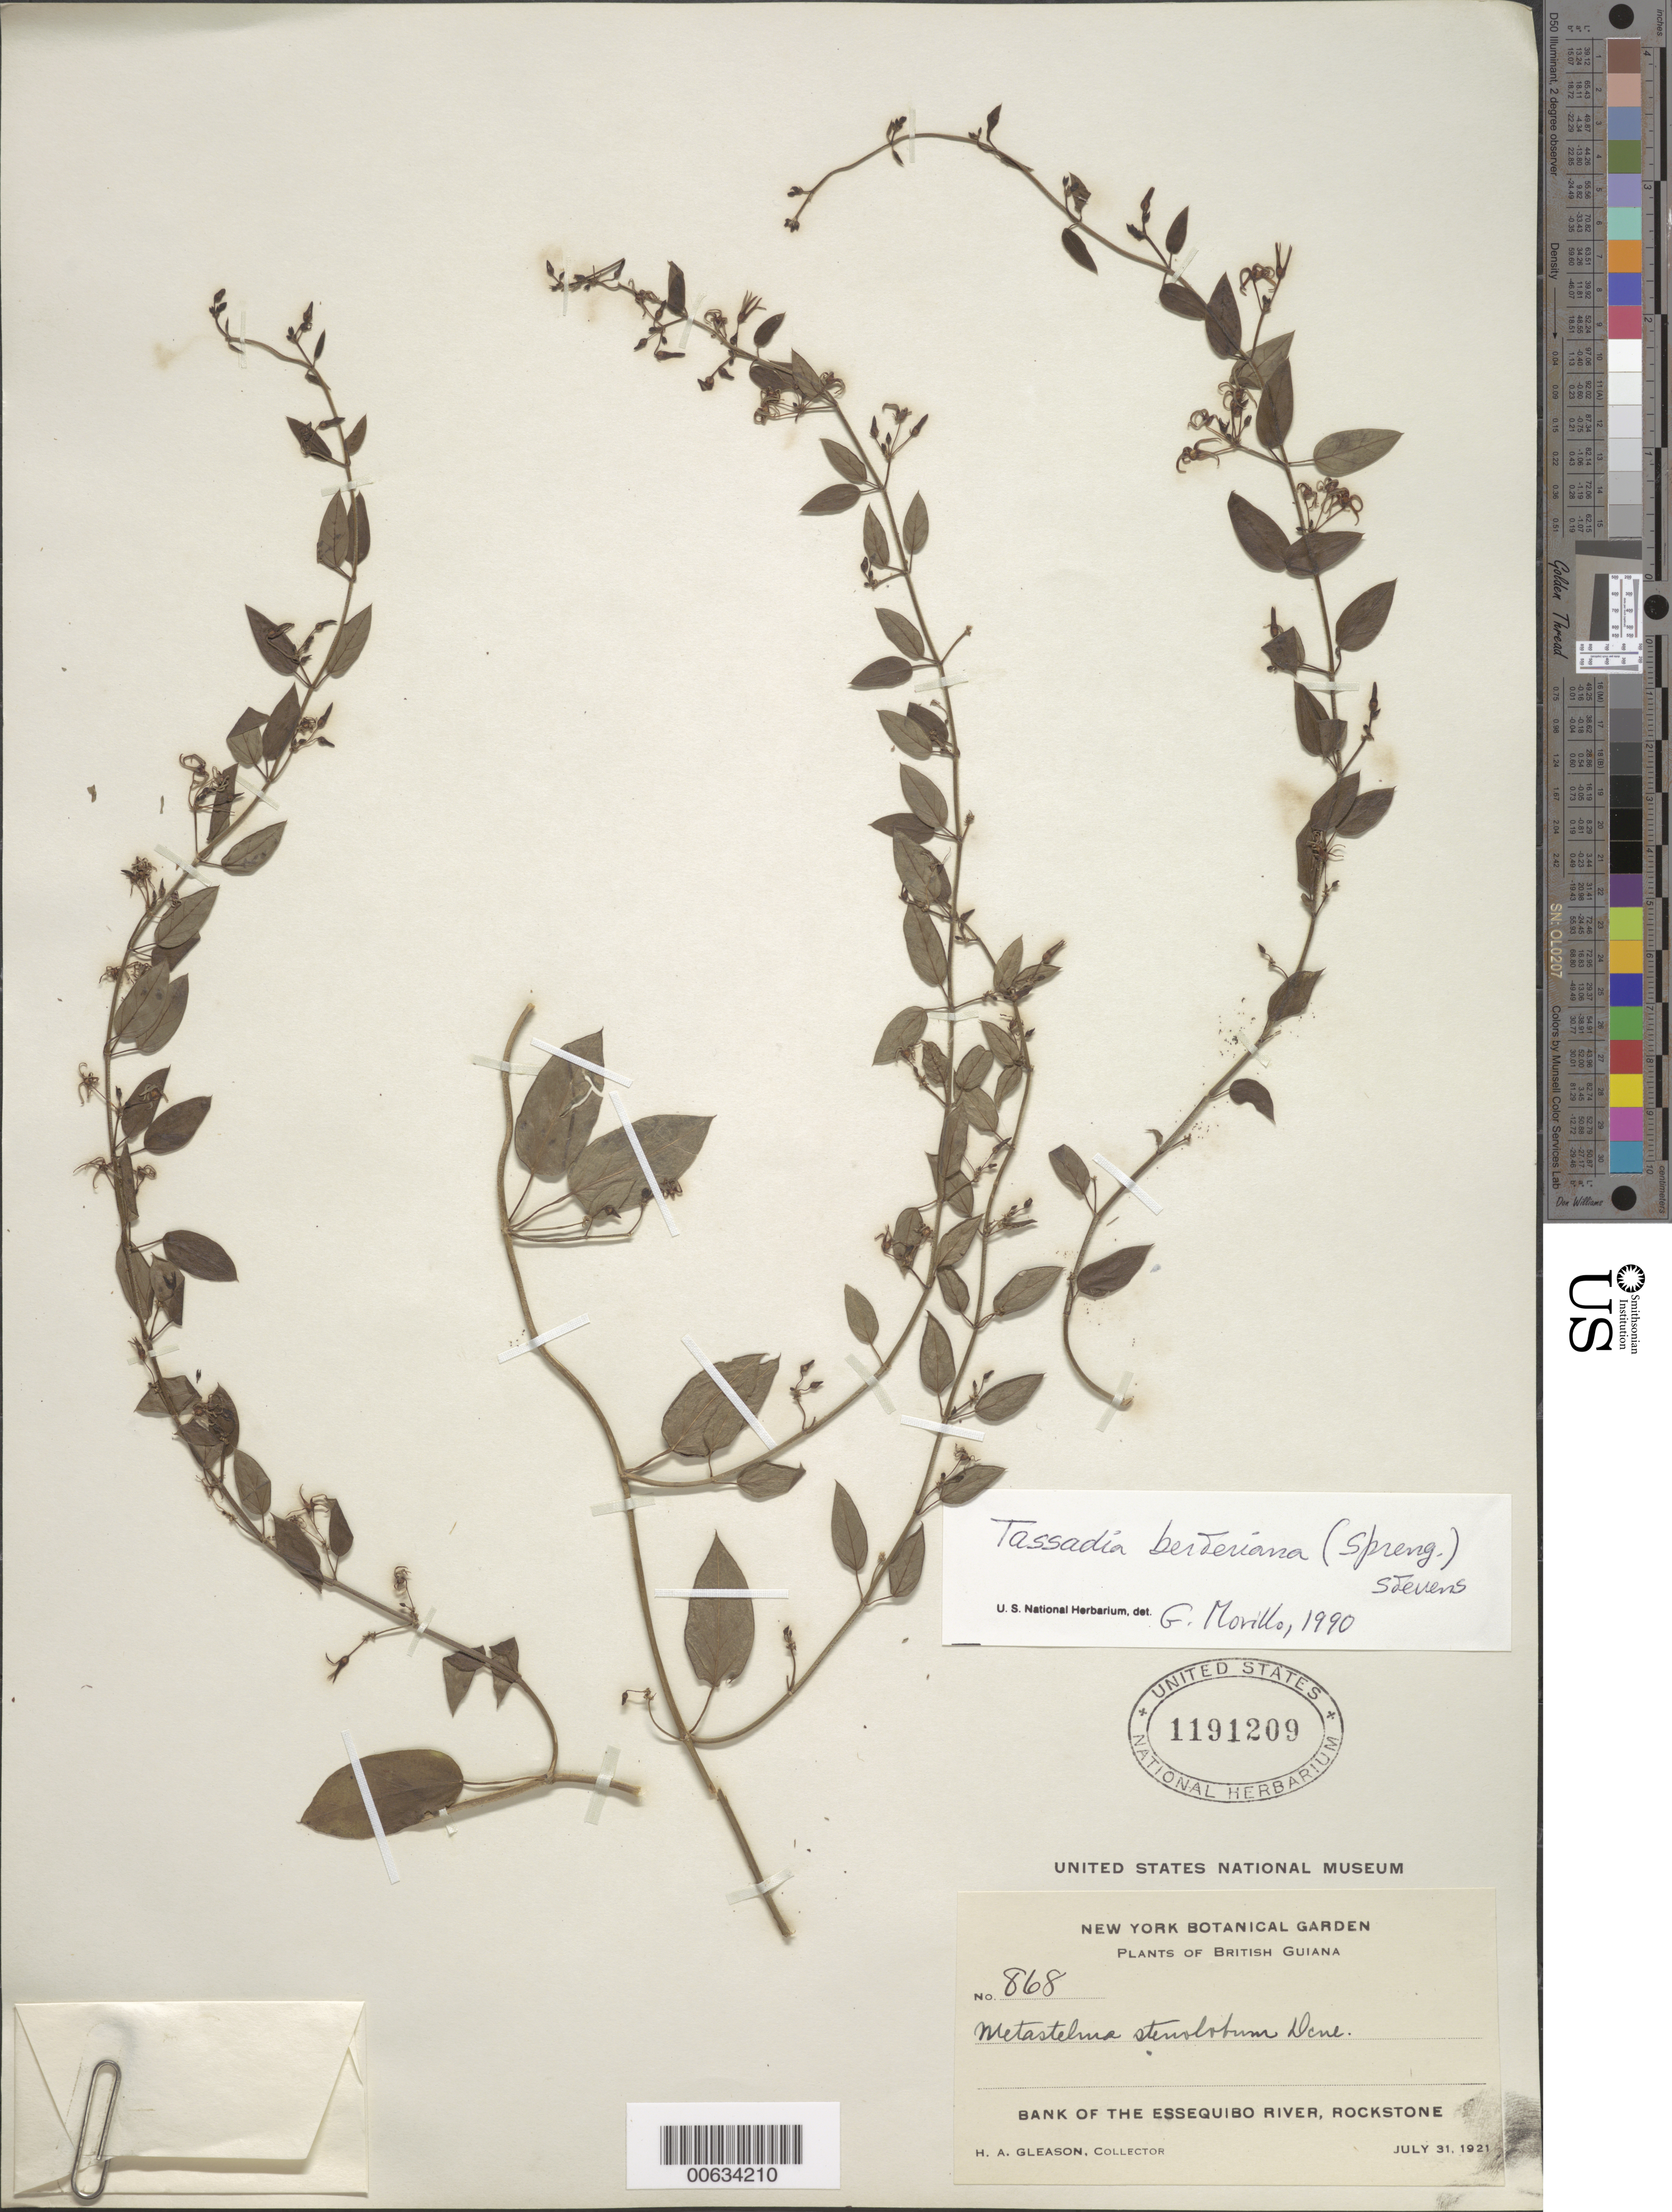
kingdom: Plantae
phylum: Tracheophyta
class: Magnoliopsida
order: Gentianales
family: Apocynaceae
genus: Tassadia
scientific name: Tassadia berteroana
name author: (Spreng.) W.D. Stevens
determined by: Morillo, G. N.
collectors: H. A. Gleason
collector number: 868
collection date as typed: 31-Jul-21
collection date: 1921-07-31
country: Guyana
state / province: U. Demerara-Berbice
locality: Rockstone, on the Essequibo River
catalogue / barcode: US 1191209